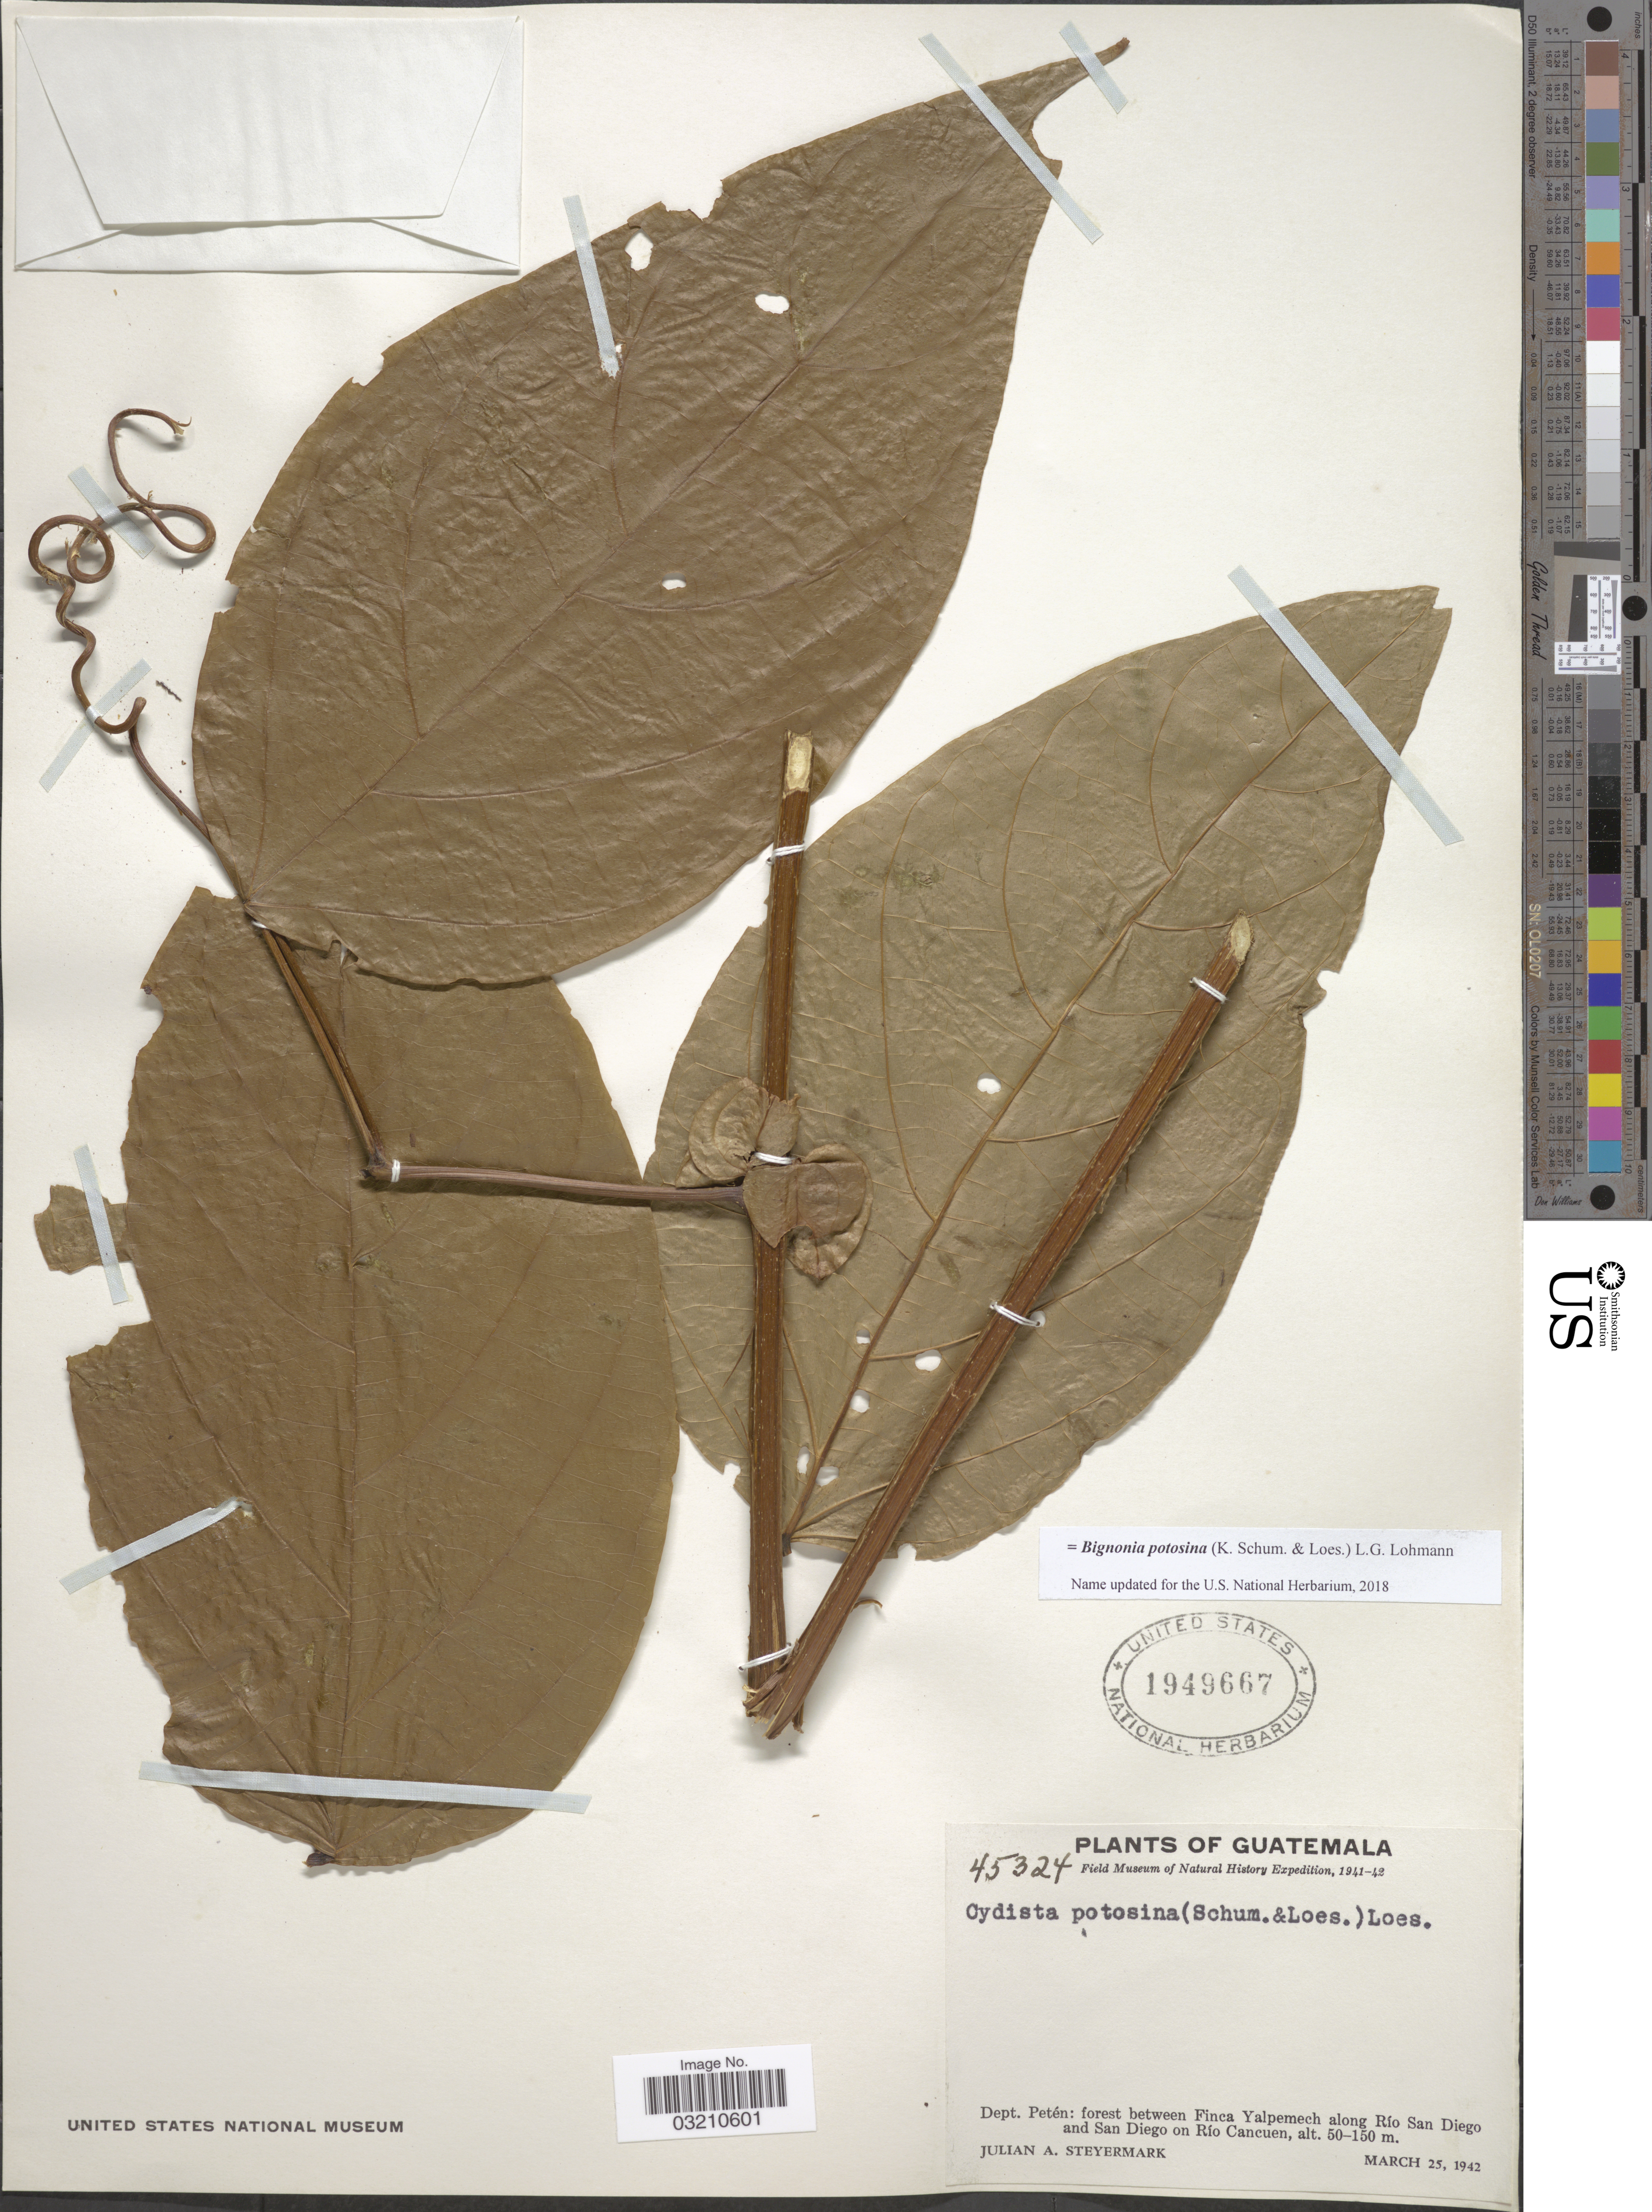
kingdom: Plantae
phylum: Tracheophyta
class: Magnoliopsida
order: Lamiales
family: Bignoniaceae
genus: Bignonia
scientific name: Bignonia potosina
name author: (K. Schum. & Loes.) L.G. Lohmann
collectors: J. Steyermark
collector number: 45324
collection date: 1942-03-25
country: Guatemala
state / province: El Petén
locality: Dept. Petén: forest between Finca Yalpemech along Río San Diego on Río Cancuen.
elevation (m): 50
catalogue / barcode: US 1949667